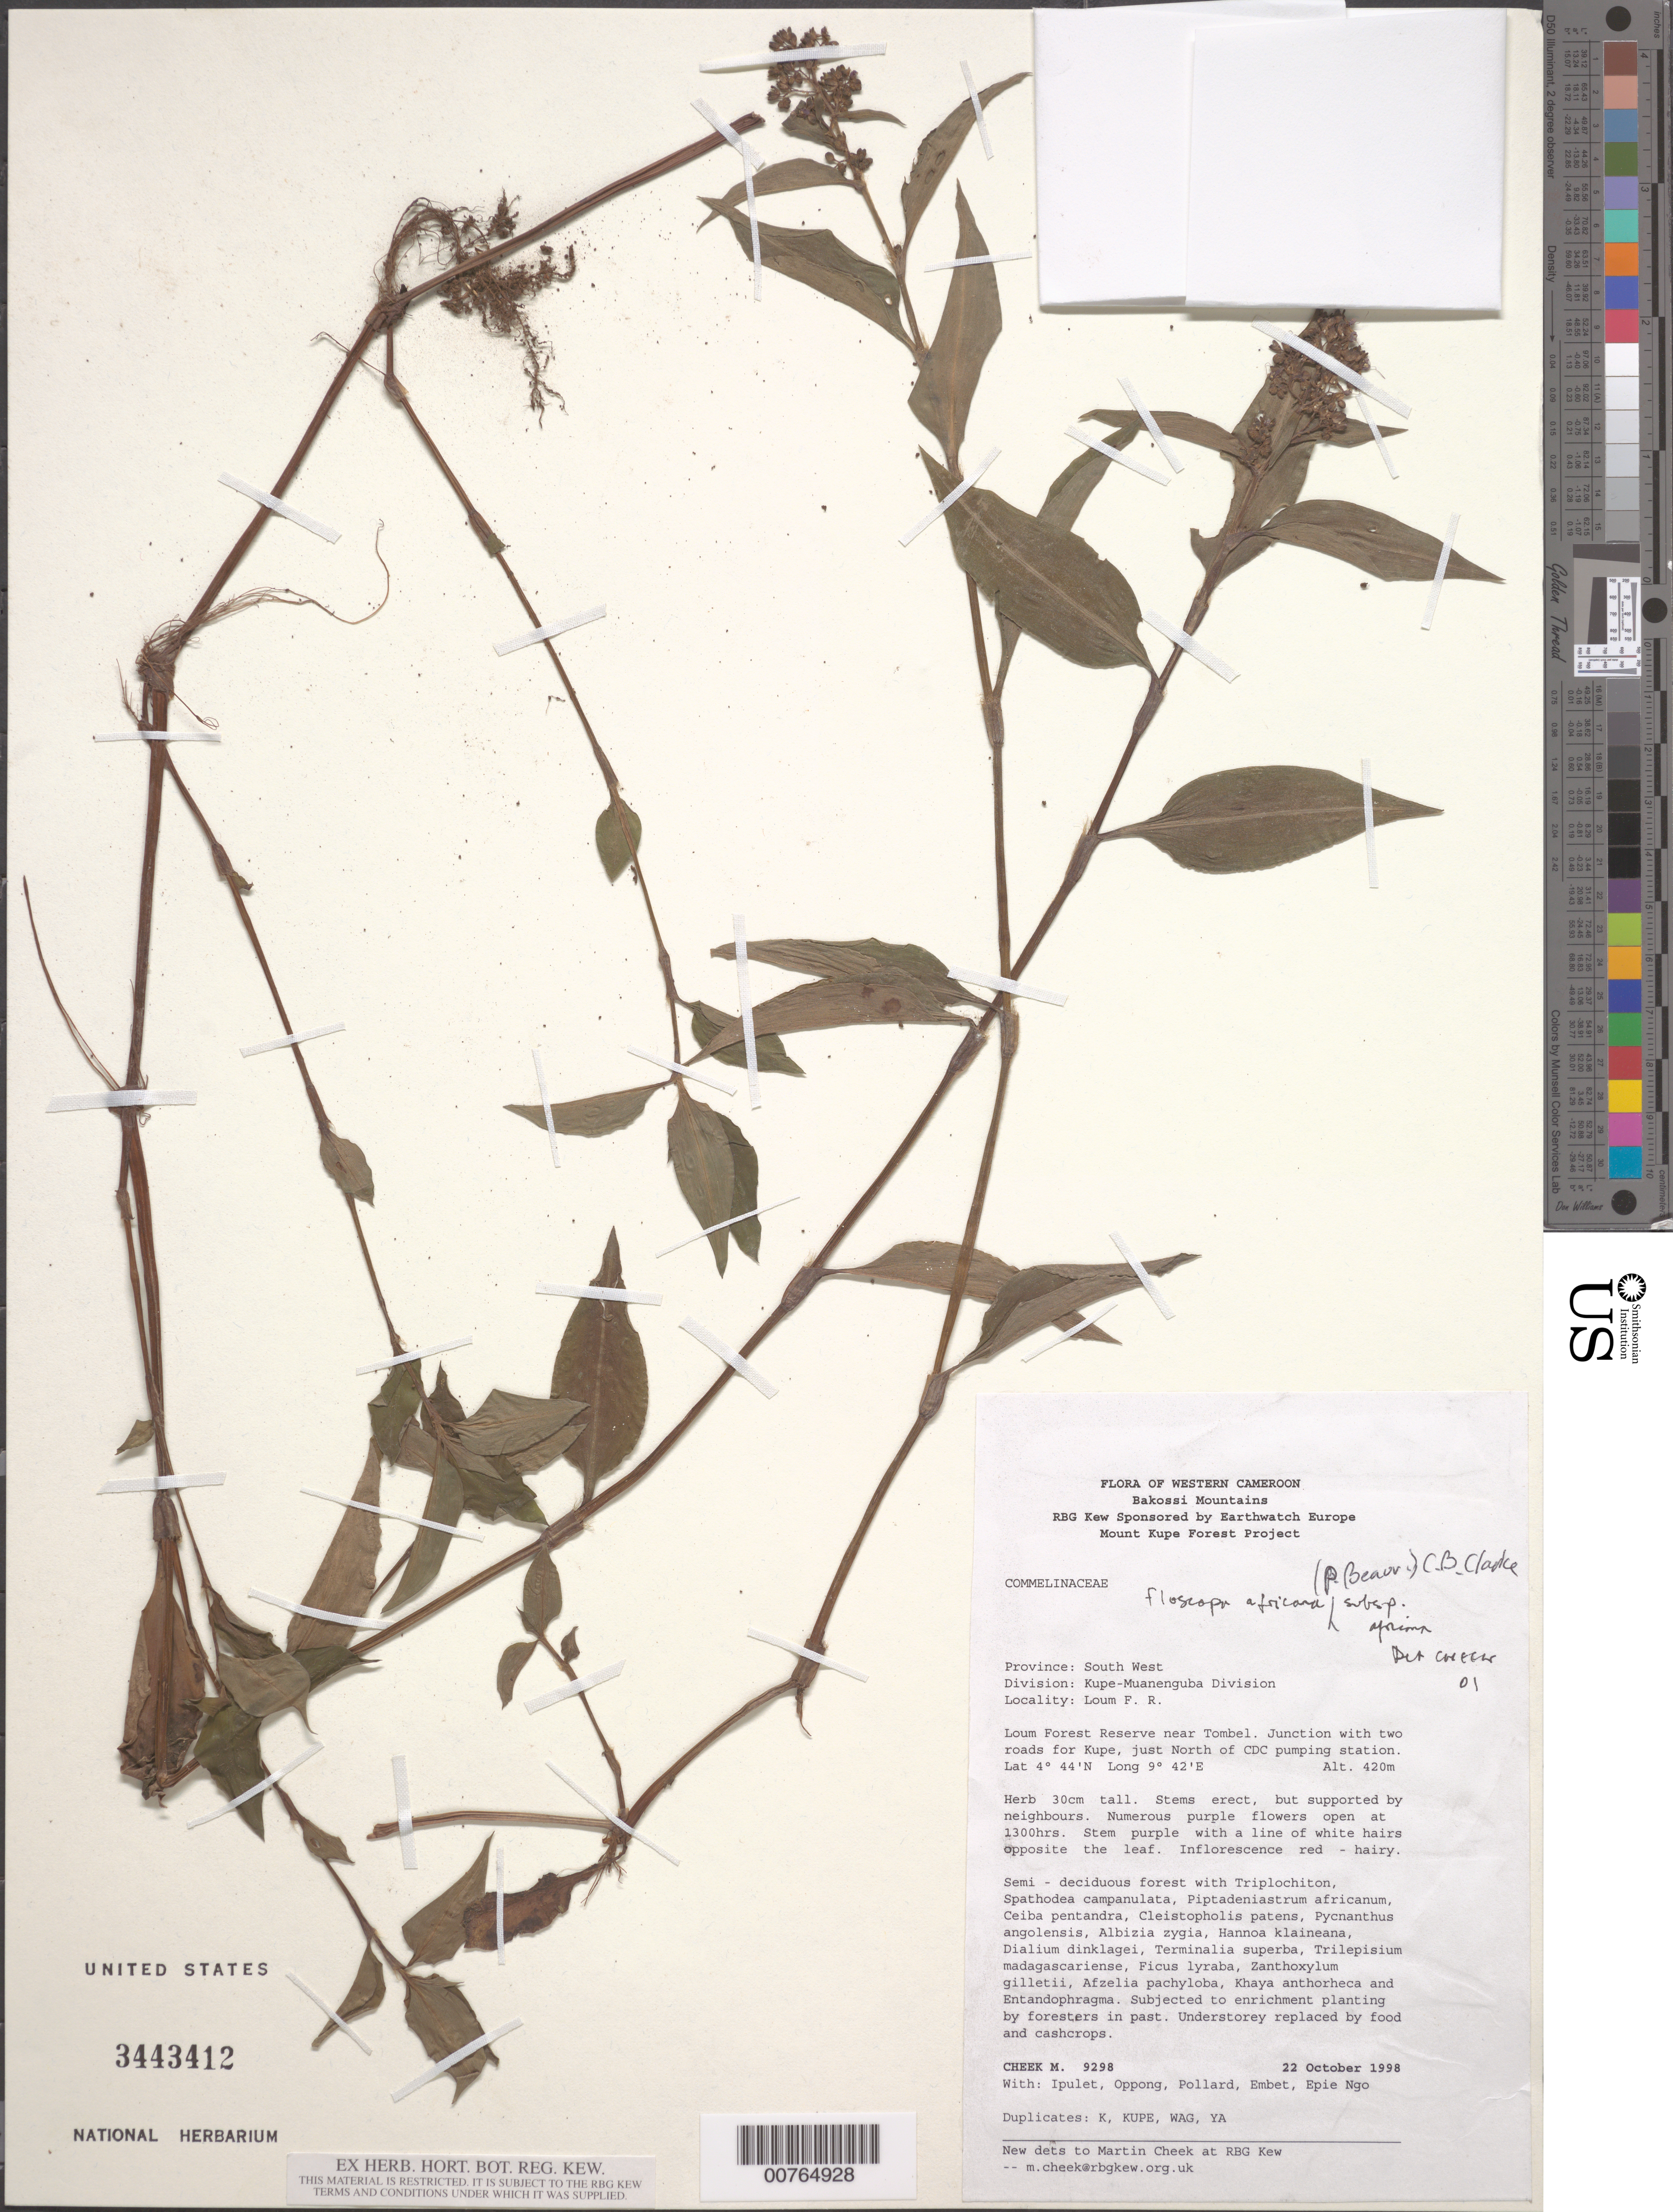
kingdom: Plantae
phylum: Tracheophyta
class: Liliopsida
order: Commelinales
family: Commelinaceae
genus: Floscopa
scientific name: Floscopa africana subsp. africana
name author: (P. Beauv.) C.B. Clarke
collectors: M. Cheek, -- Pollard, E. Ngo, -. Ipulet, -. Oppong & -. Embet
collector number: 9298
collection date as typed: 22 Oct 1998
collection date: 1998-10-22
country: Cameroon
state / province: Sud-Ouest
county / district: Kupe-Muanenguba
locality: Loum.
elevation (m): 420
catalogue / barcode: US 3443412